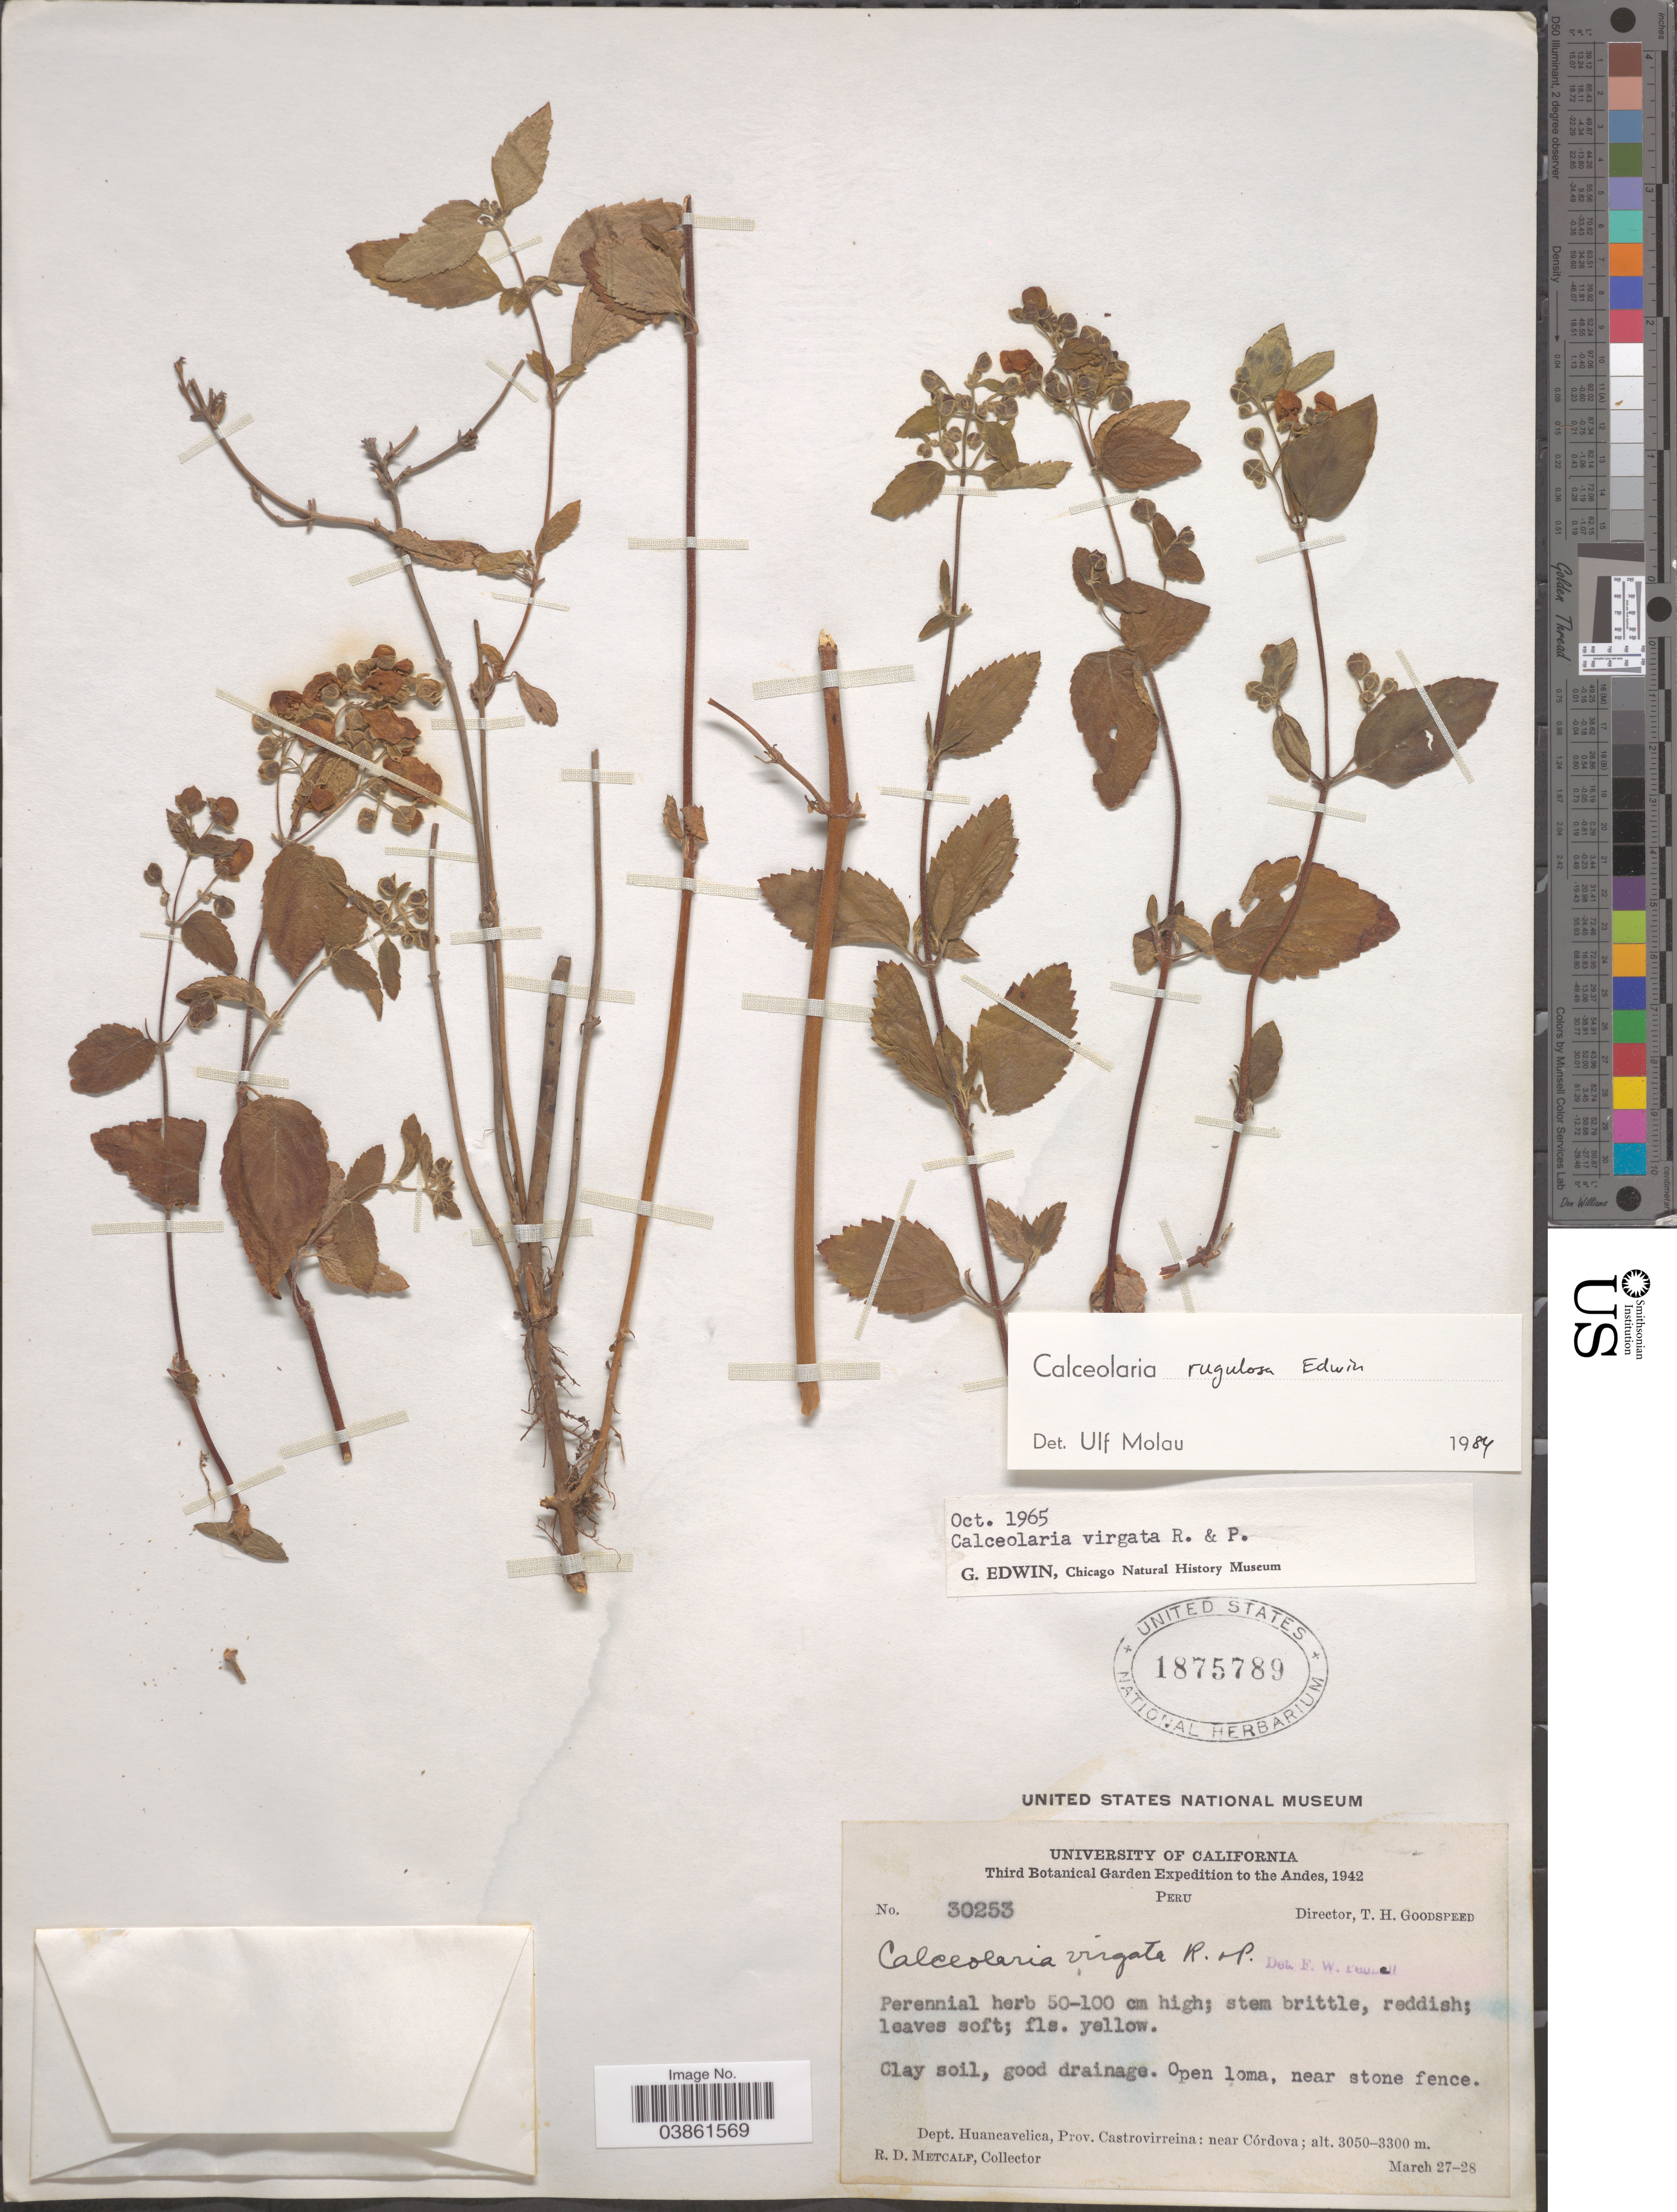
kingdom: Plantae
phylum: Tracheophyta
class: Magnoliopsida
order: Lamiales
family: Calceolariaceae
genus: Calceolaria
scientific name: Calceolaria rugulosa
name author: Edwin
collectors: R. D. Metcalf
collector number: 30253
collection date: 1942-03-27/1942-03-28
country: Peru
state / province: Huancavelica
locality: The Andes. Dept. Huancavelica, Prov. Castrovirreina: near Córdova.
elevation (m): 3050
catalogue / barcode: US 1875789